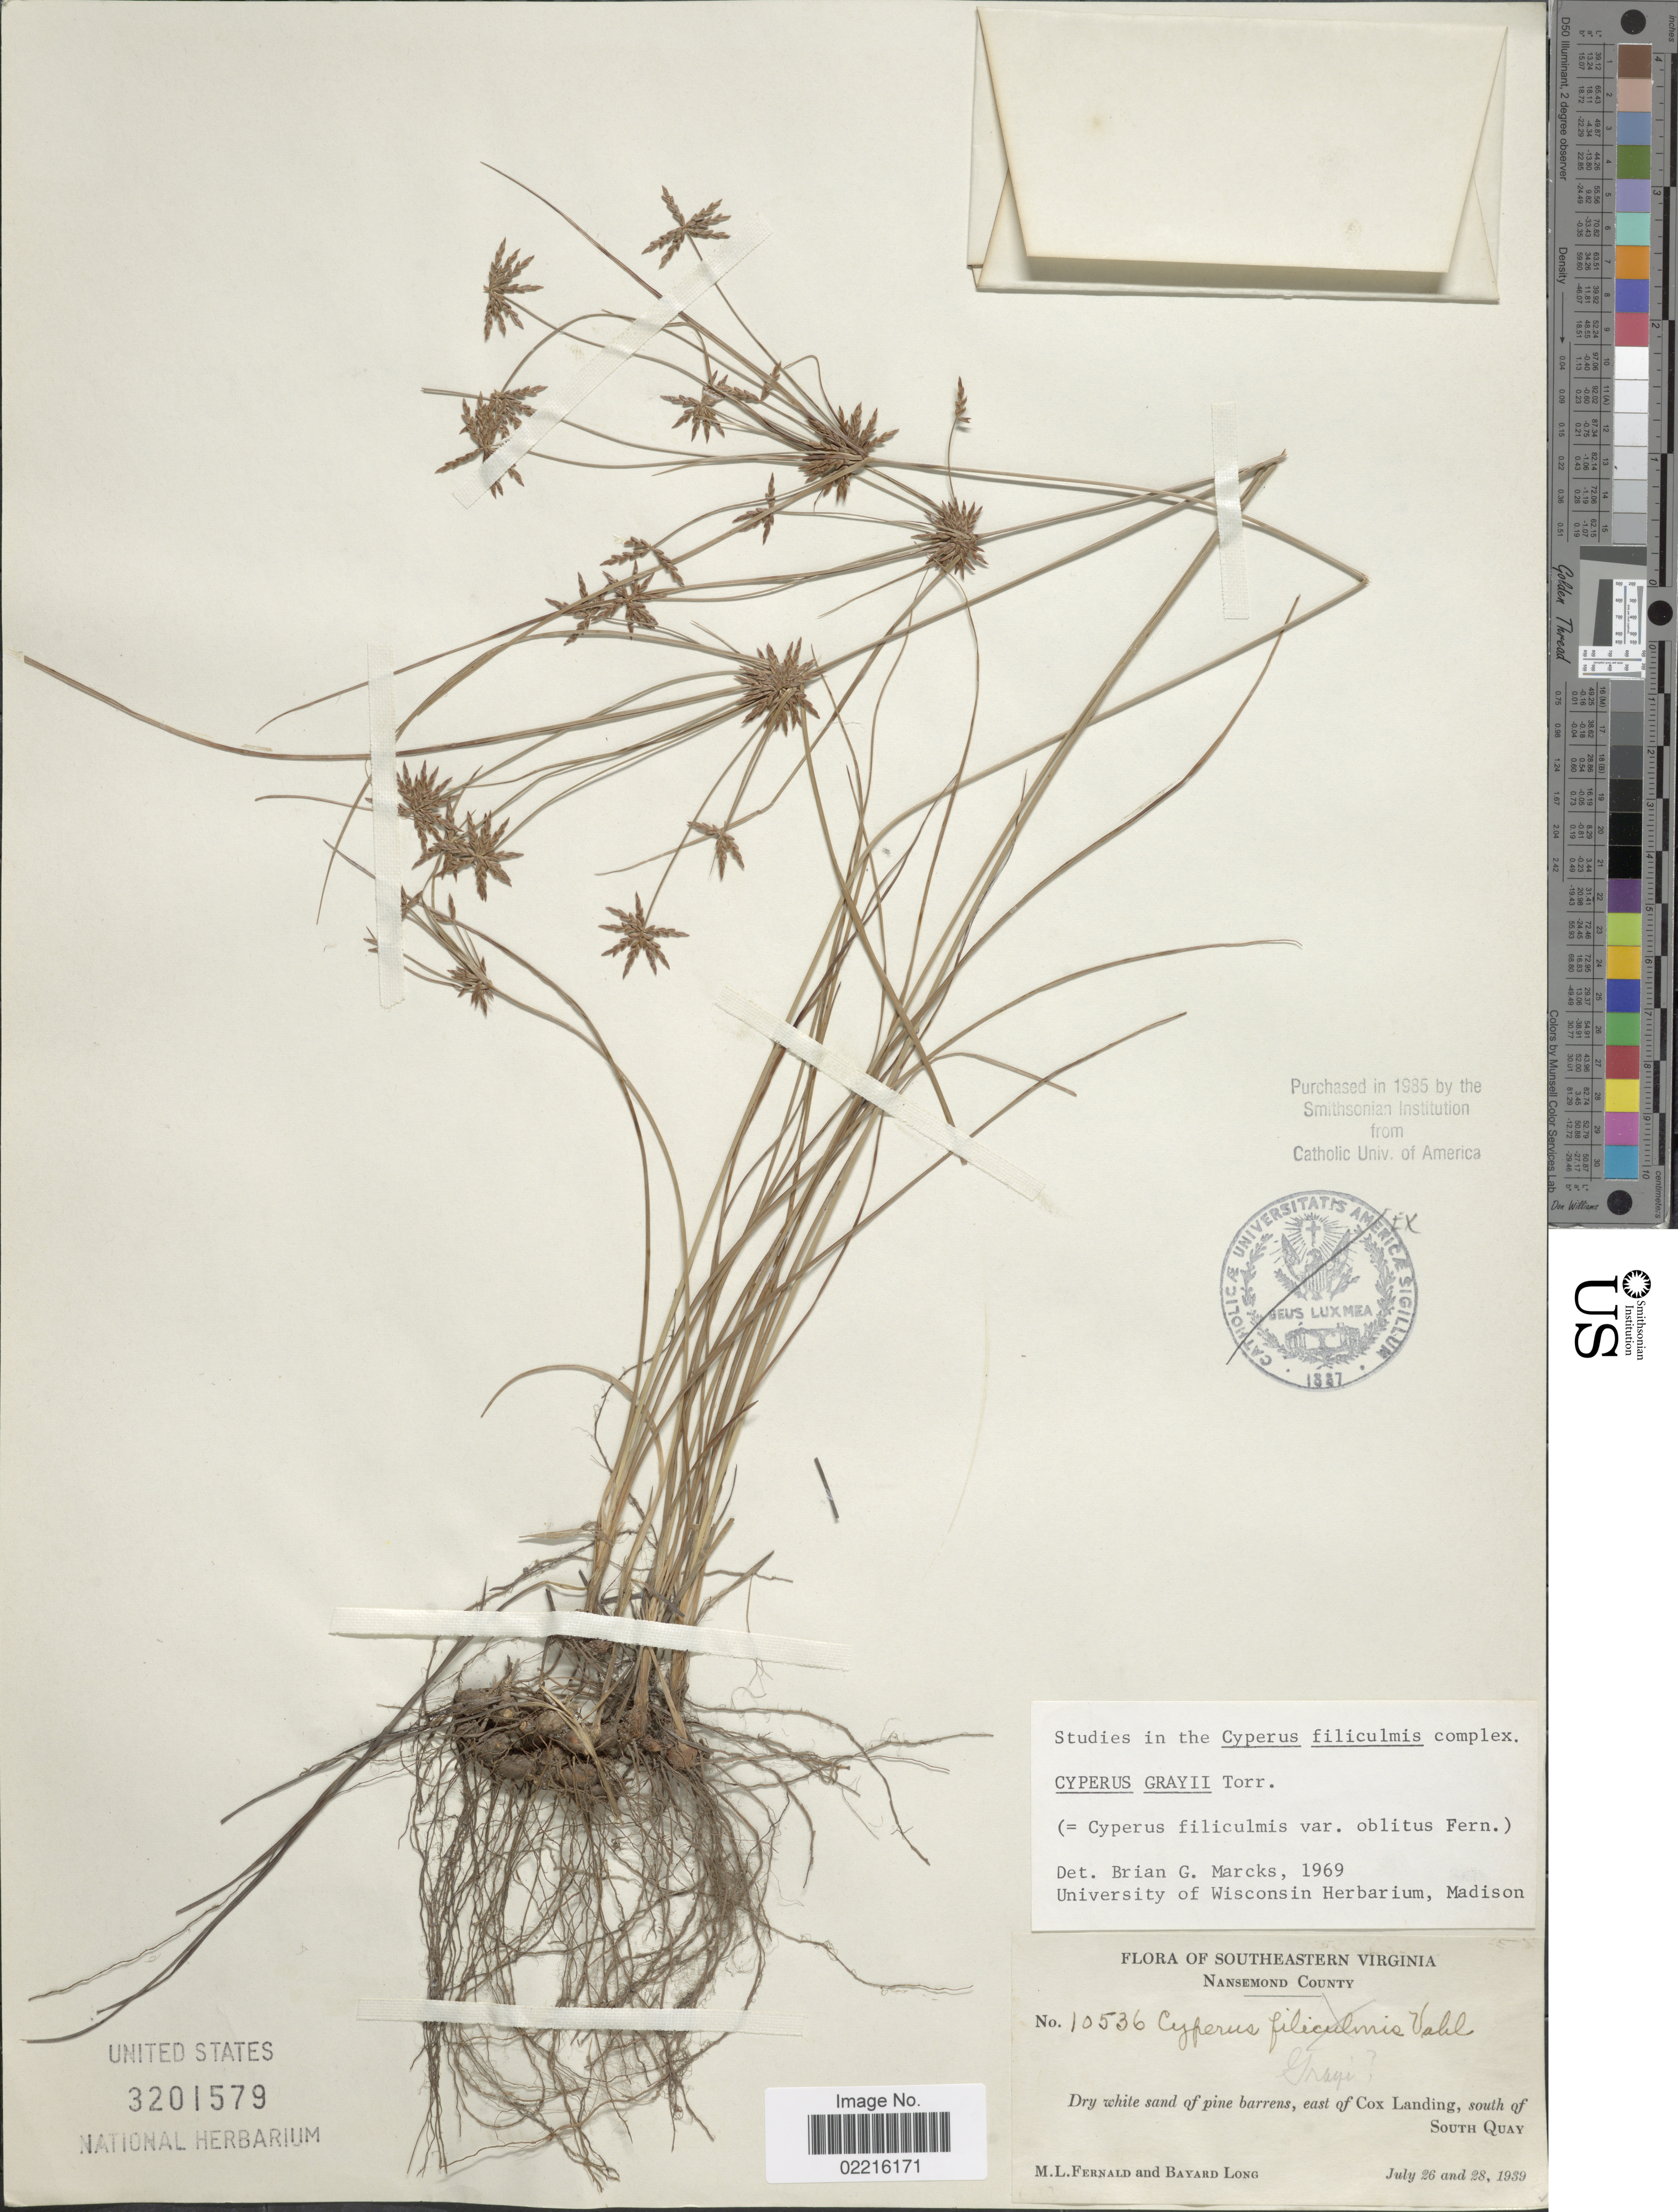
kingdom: Plantae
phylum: Tracheophyta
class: Liliopsida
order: Poales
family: Cyperaceae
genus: Cyperus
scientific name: Cyperus grayi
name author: Torr.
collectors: M. L. Fernald & B. Long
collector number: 10536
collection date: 1939-07-26/1939-07-28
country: United States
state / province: Virginia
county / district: City of Suffolk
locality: Southeastern Virginia, Nansemond County, Dry white sand of pine barrens, east of Cox Landing, south of South Quay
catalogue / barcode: US 3201579